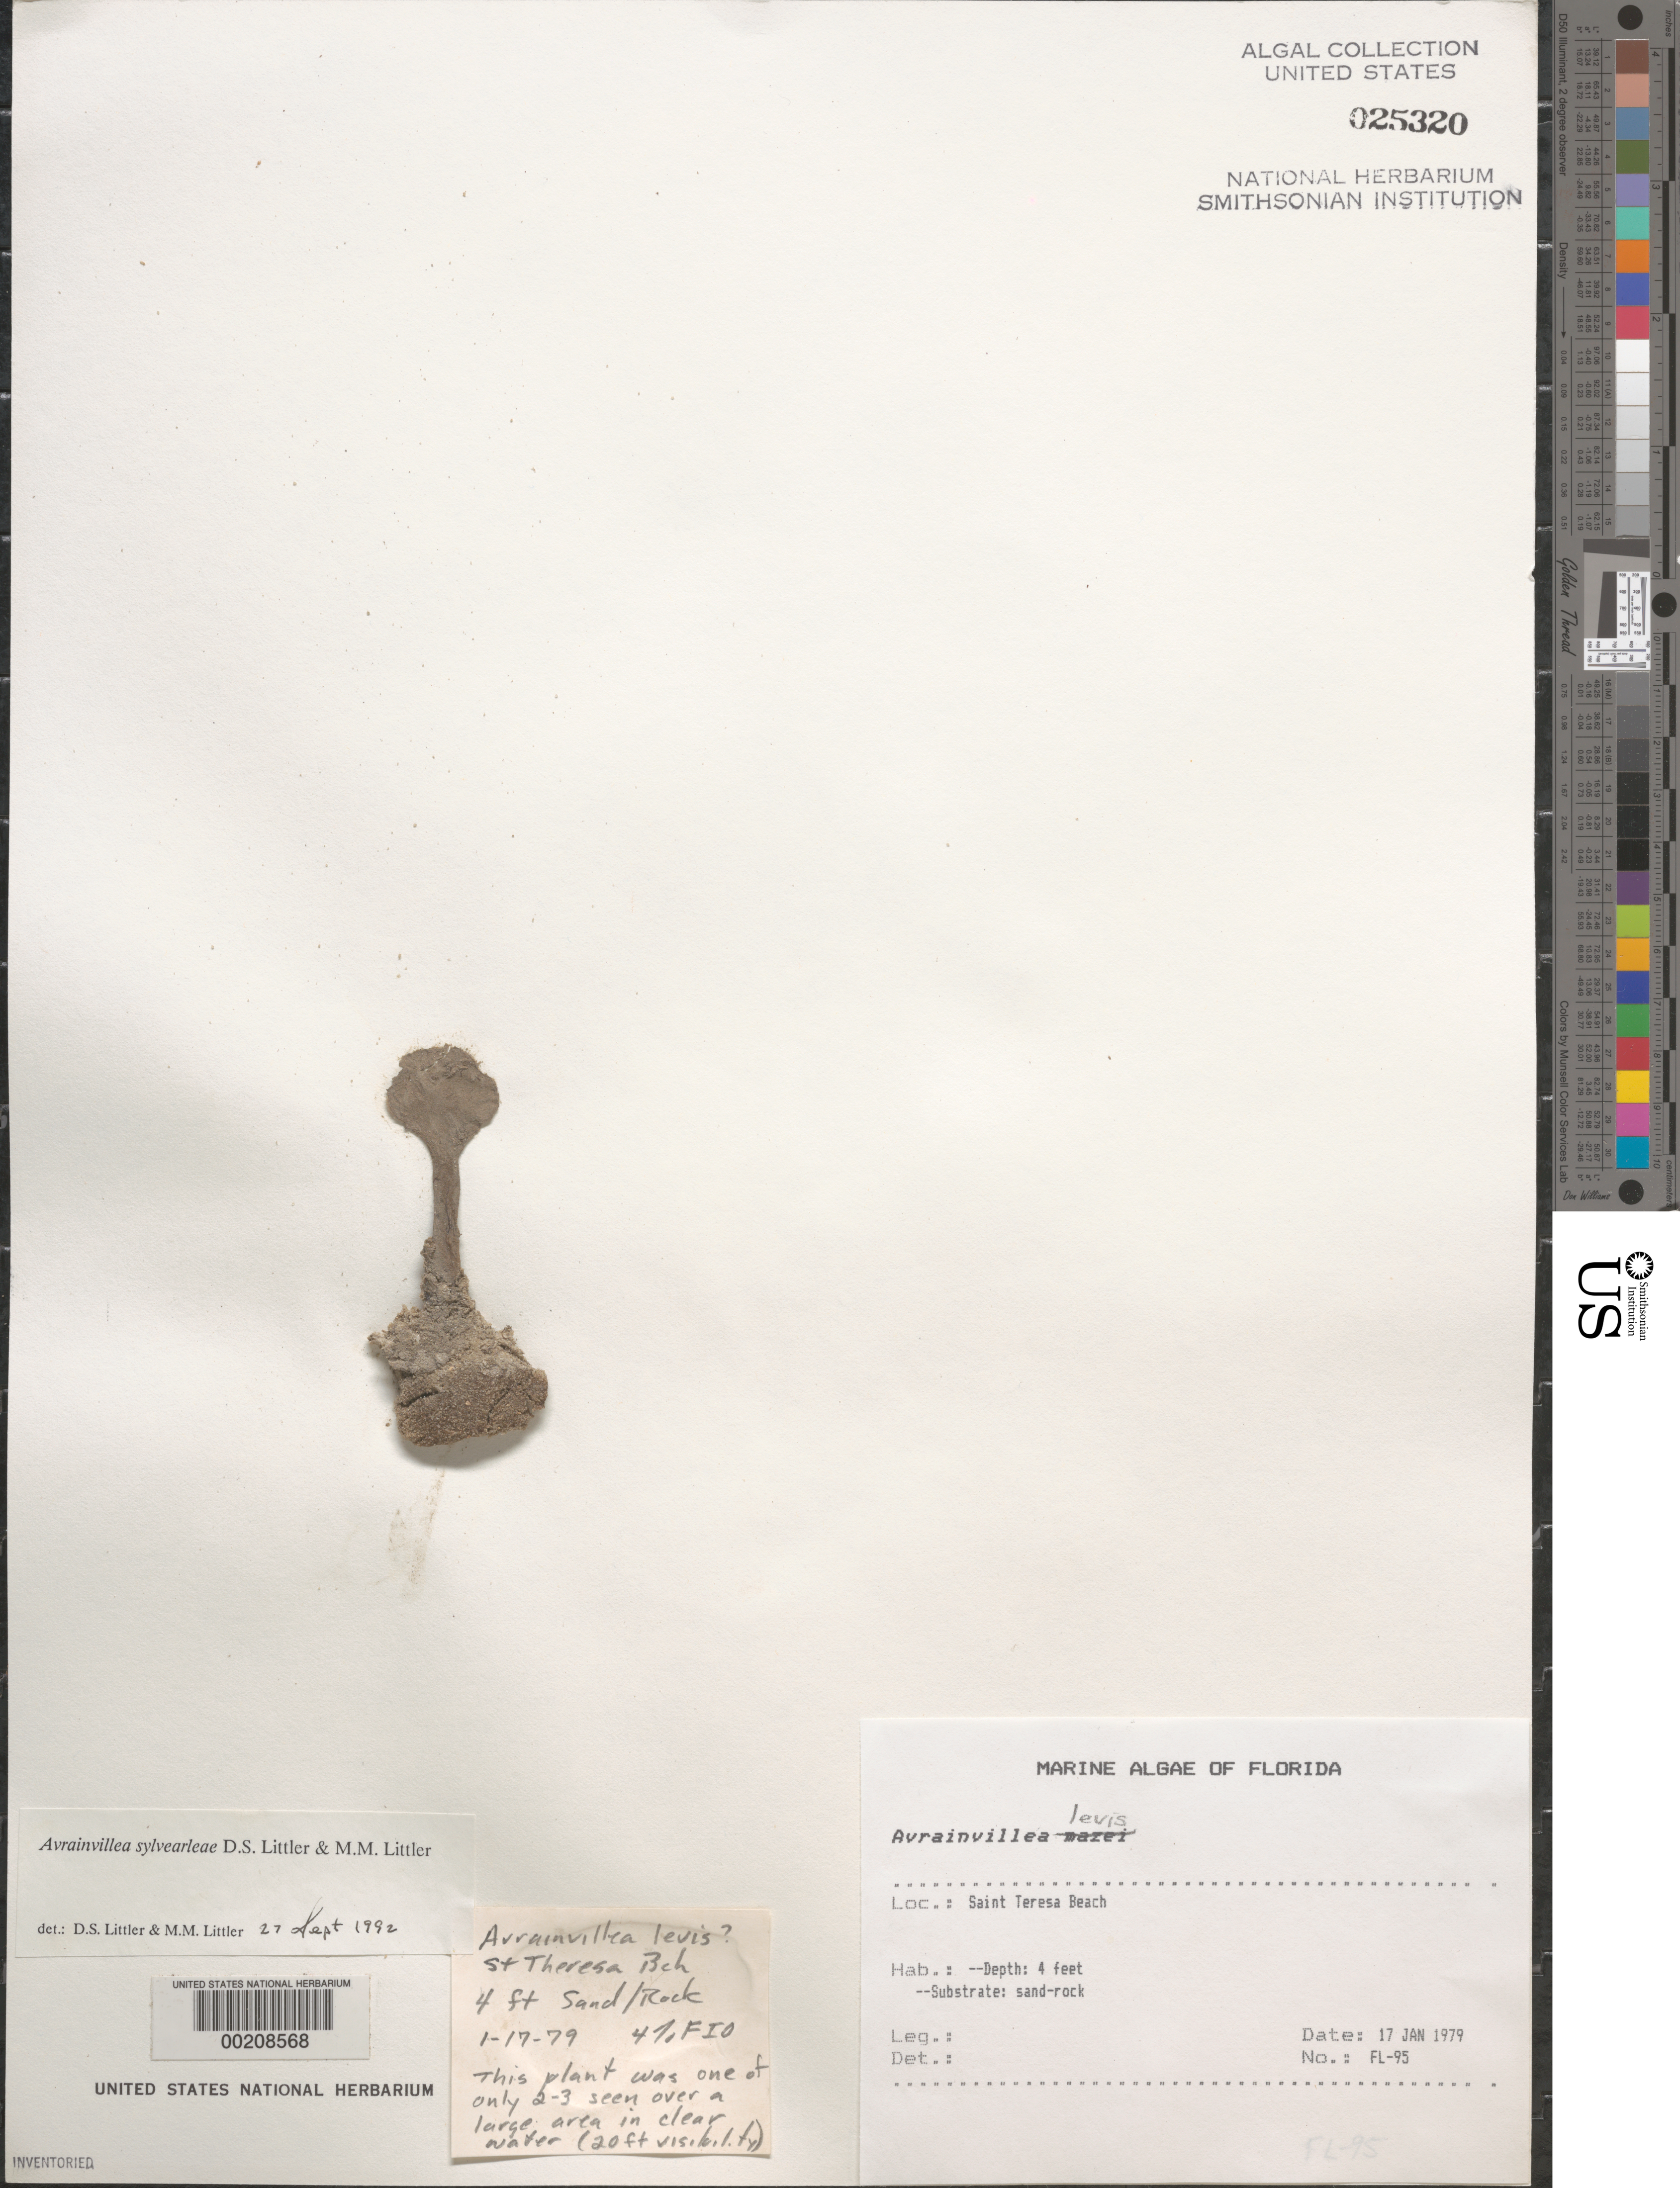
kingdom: Plantae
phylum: Chlorophyta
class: Ulvophyceae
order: Bryopsidales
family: Dichotomosiphonaceae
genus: Avrainvillea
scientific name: Avrainvillea sylvearleae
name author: D.S. Littler & Littler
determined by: Littler, D. S.; Littler, M. M.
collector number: FL-95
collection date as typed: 17 Jan 1979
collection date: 1979-01-17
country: United States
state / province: Florida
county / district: Franklin County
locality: Saint Teresa Beach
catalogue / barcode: US 25320